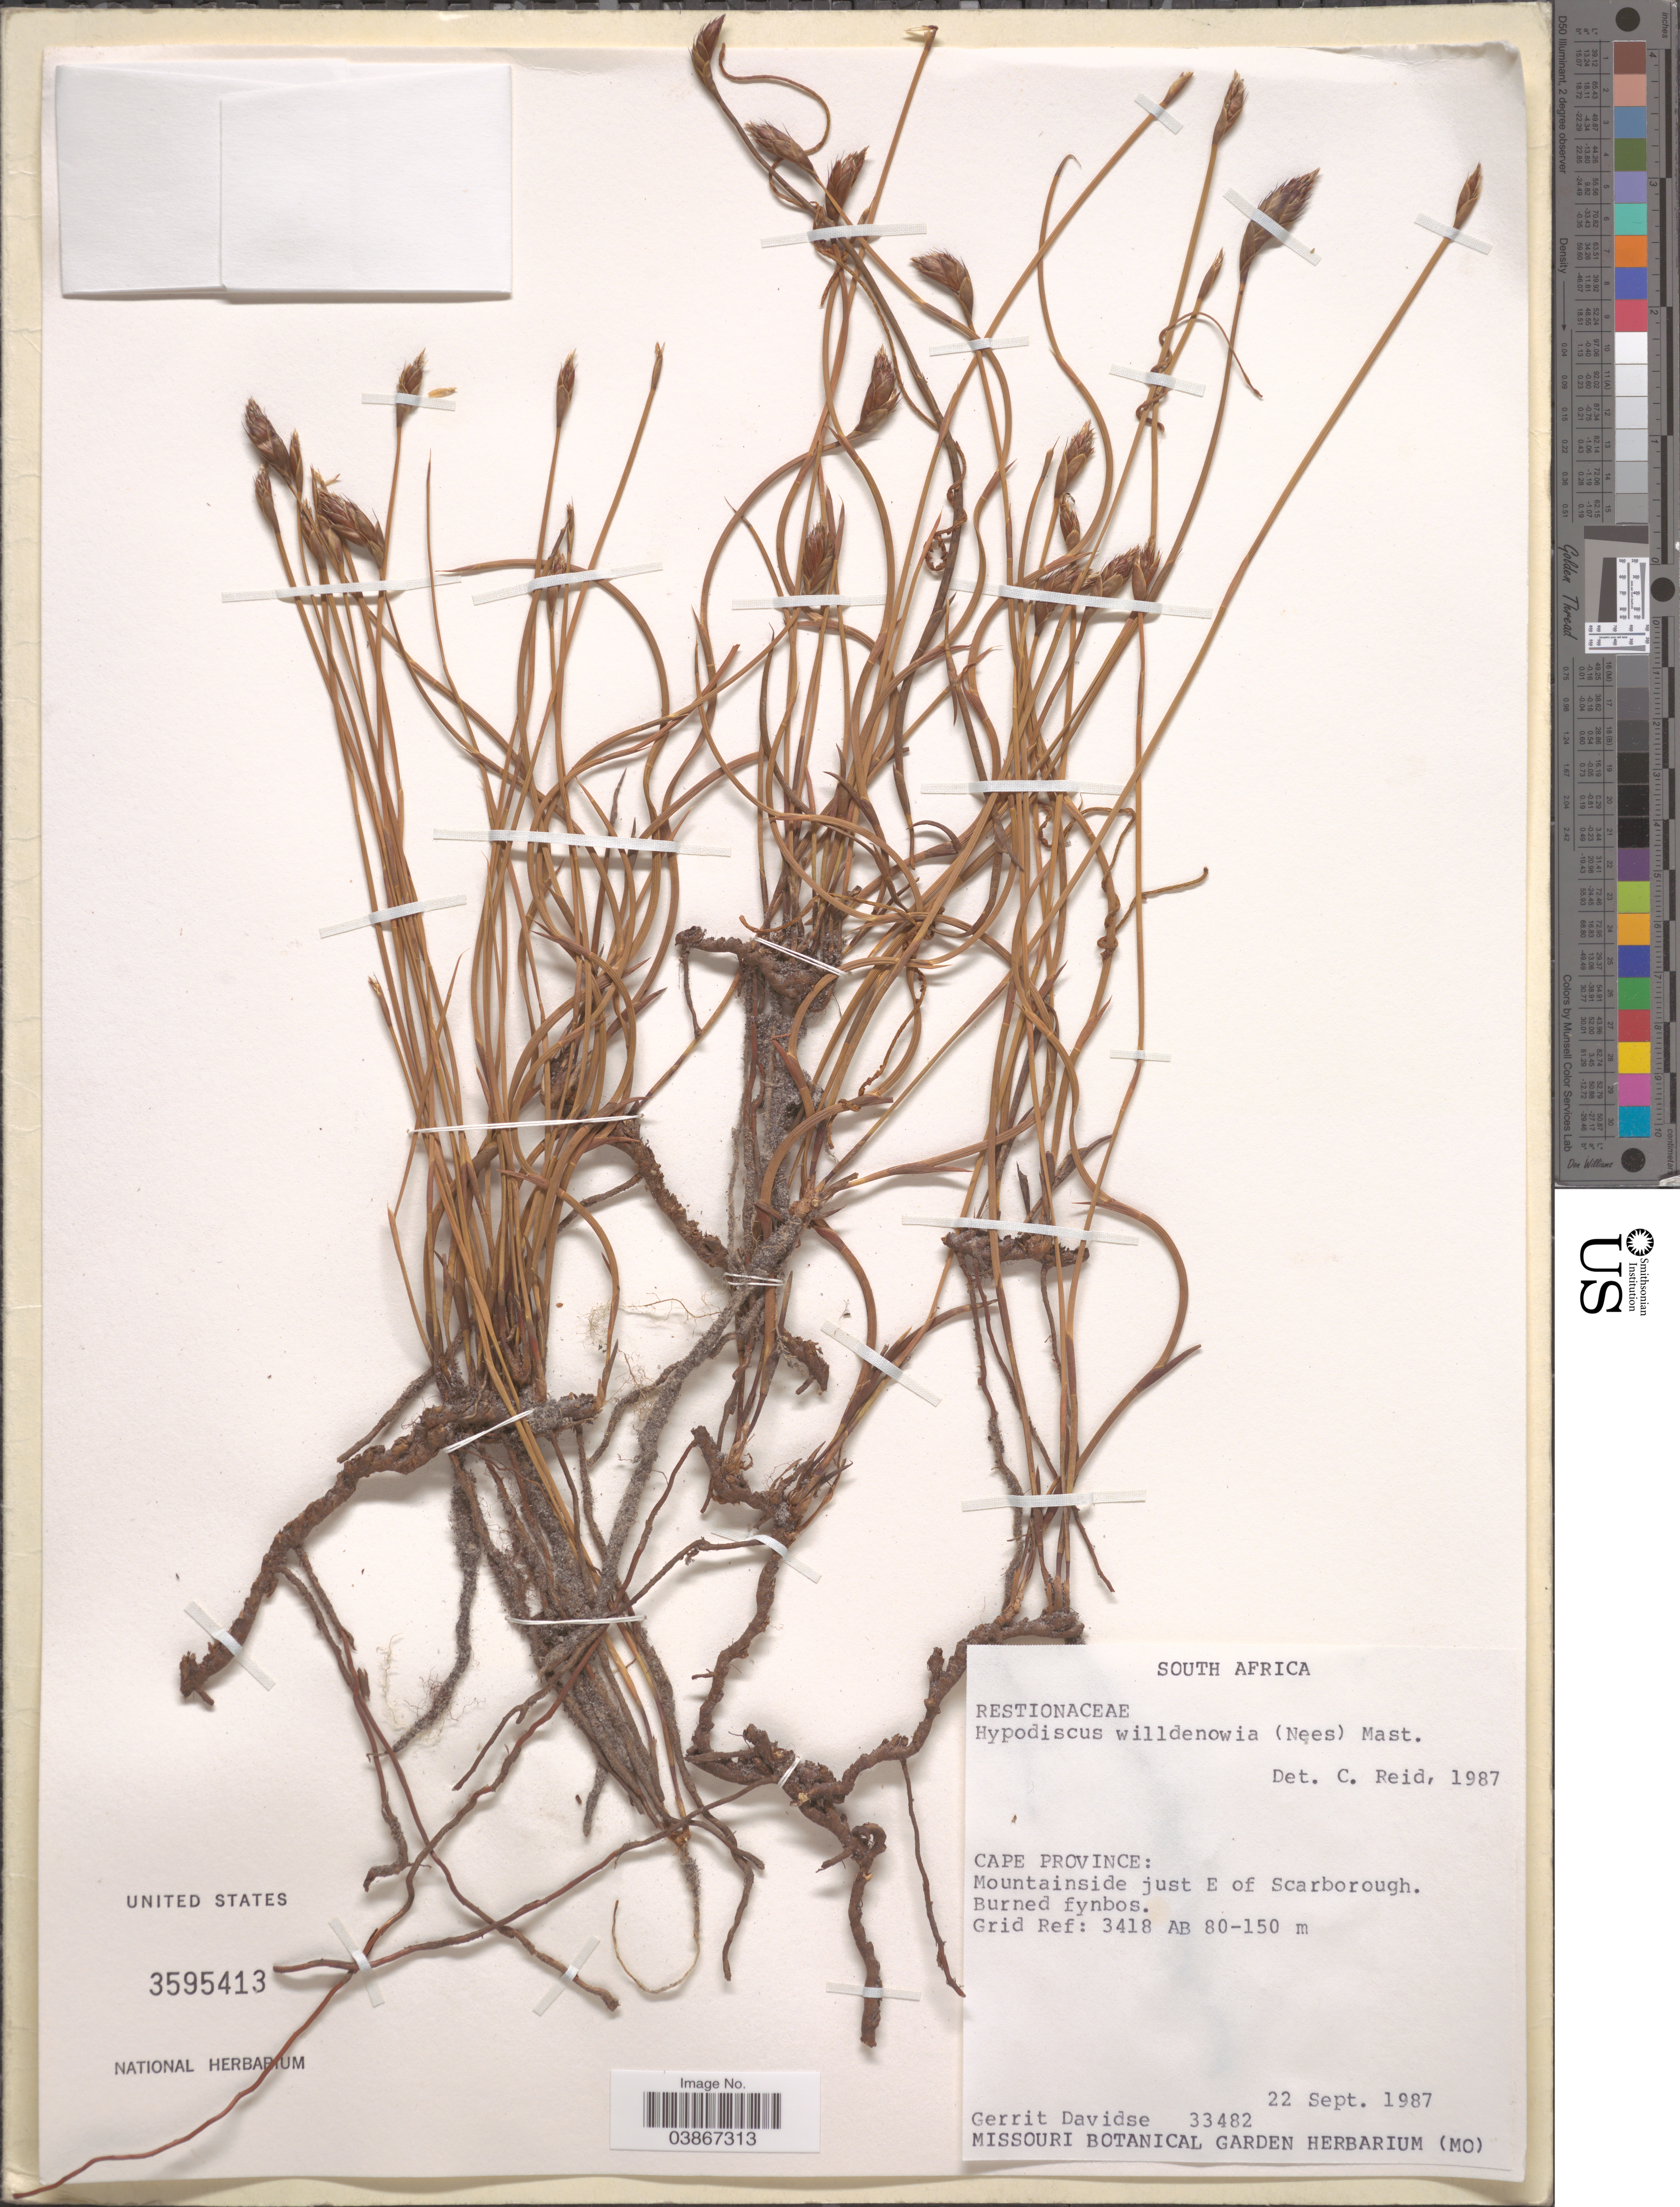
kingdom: Plantae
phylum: Tracheophyta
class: Liliopsida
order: Poales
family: Restionaceae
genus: Hypodiscus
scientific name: Hypodiscus willdenowia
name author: (Nees) Mast.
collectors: G. Davidse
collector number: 33482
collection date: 1987-09-22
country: South Africa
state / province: Western Cape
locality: Mountainside just E of Scarborough. Grid Ref: 3418 AB.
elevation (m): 80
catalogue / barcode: US 3595413